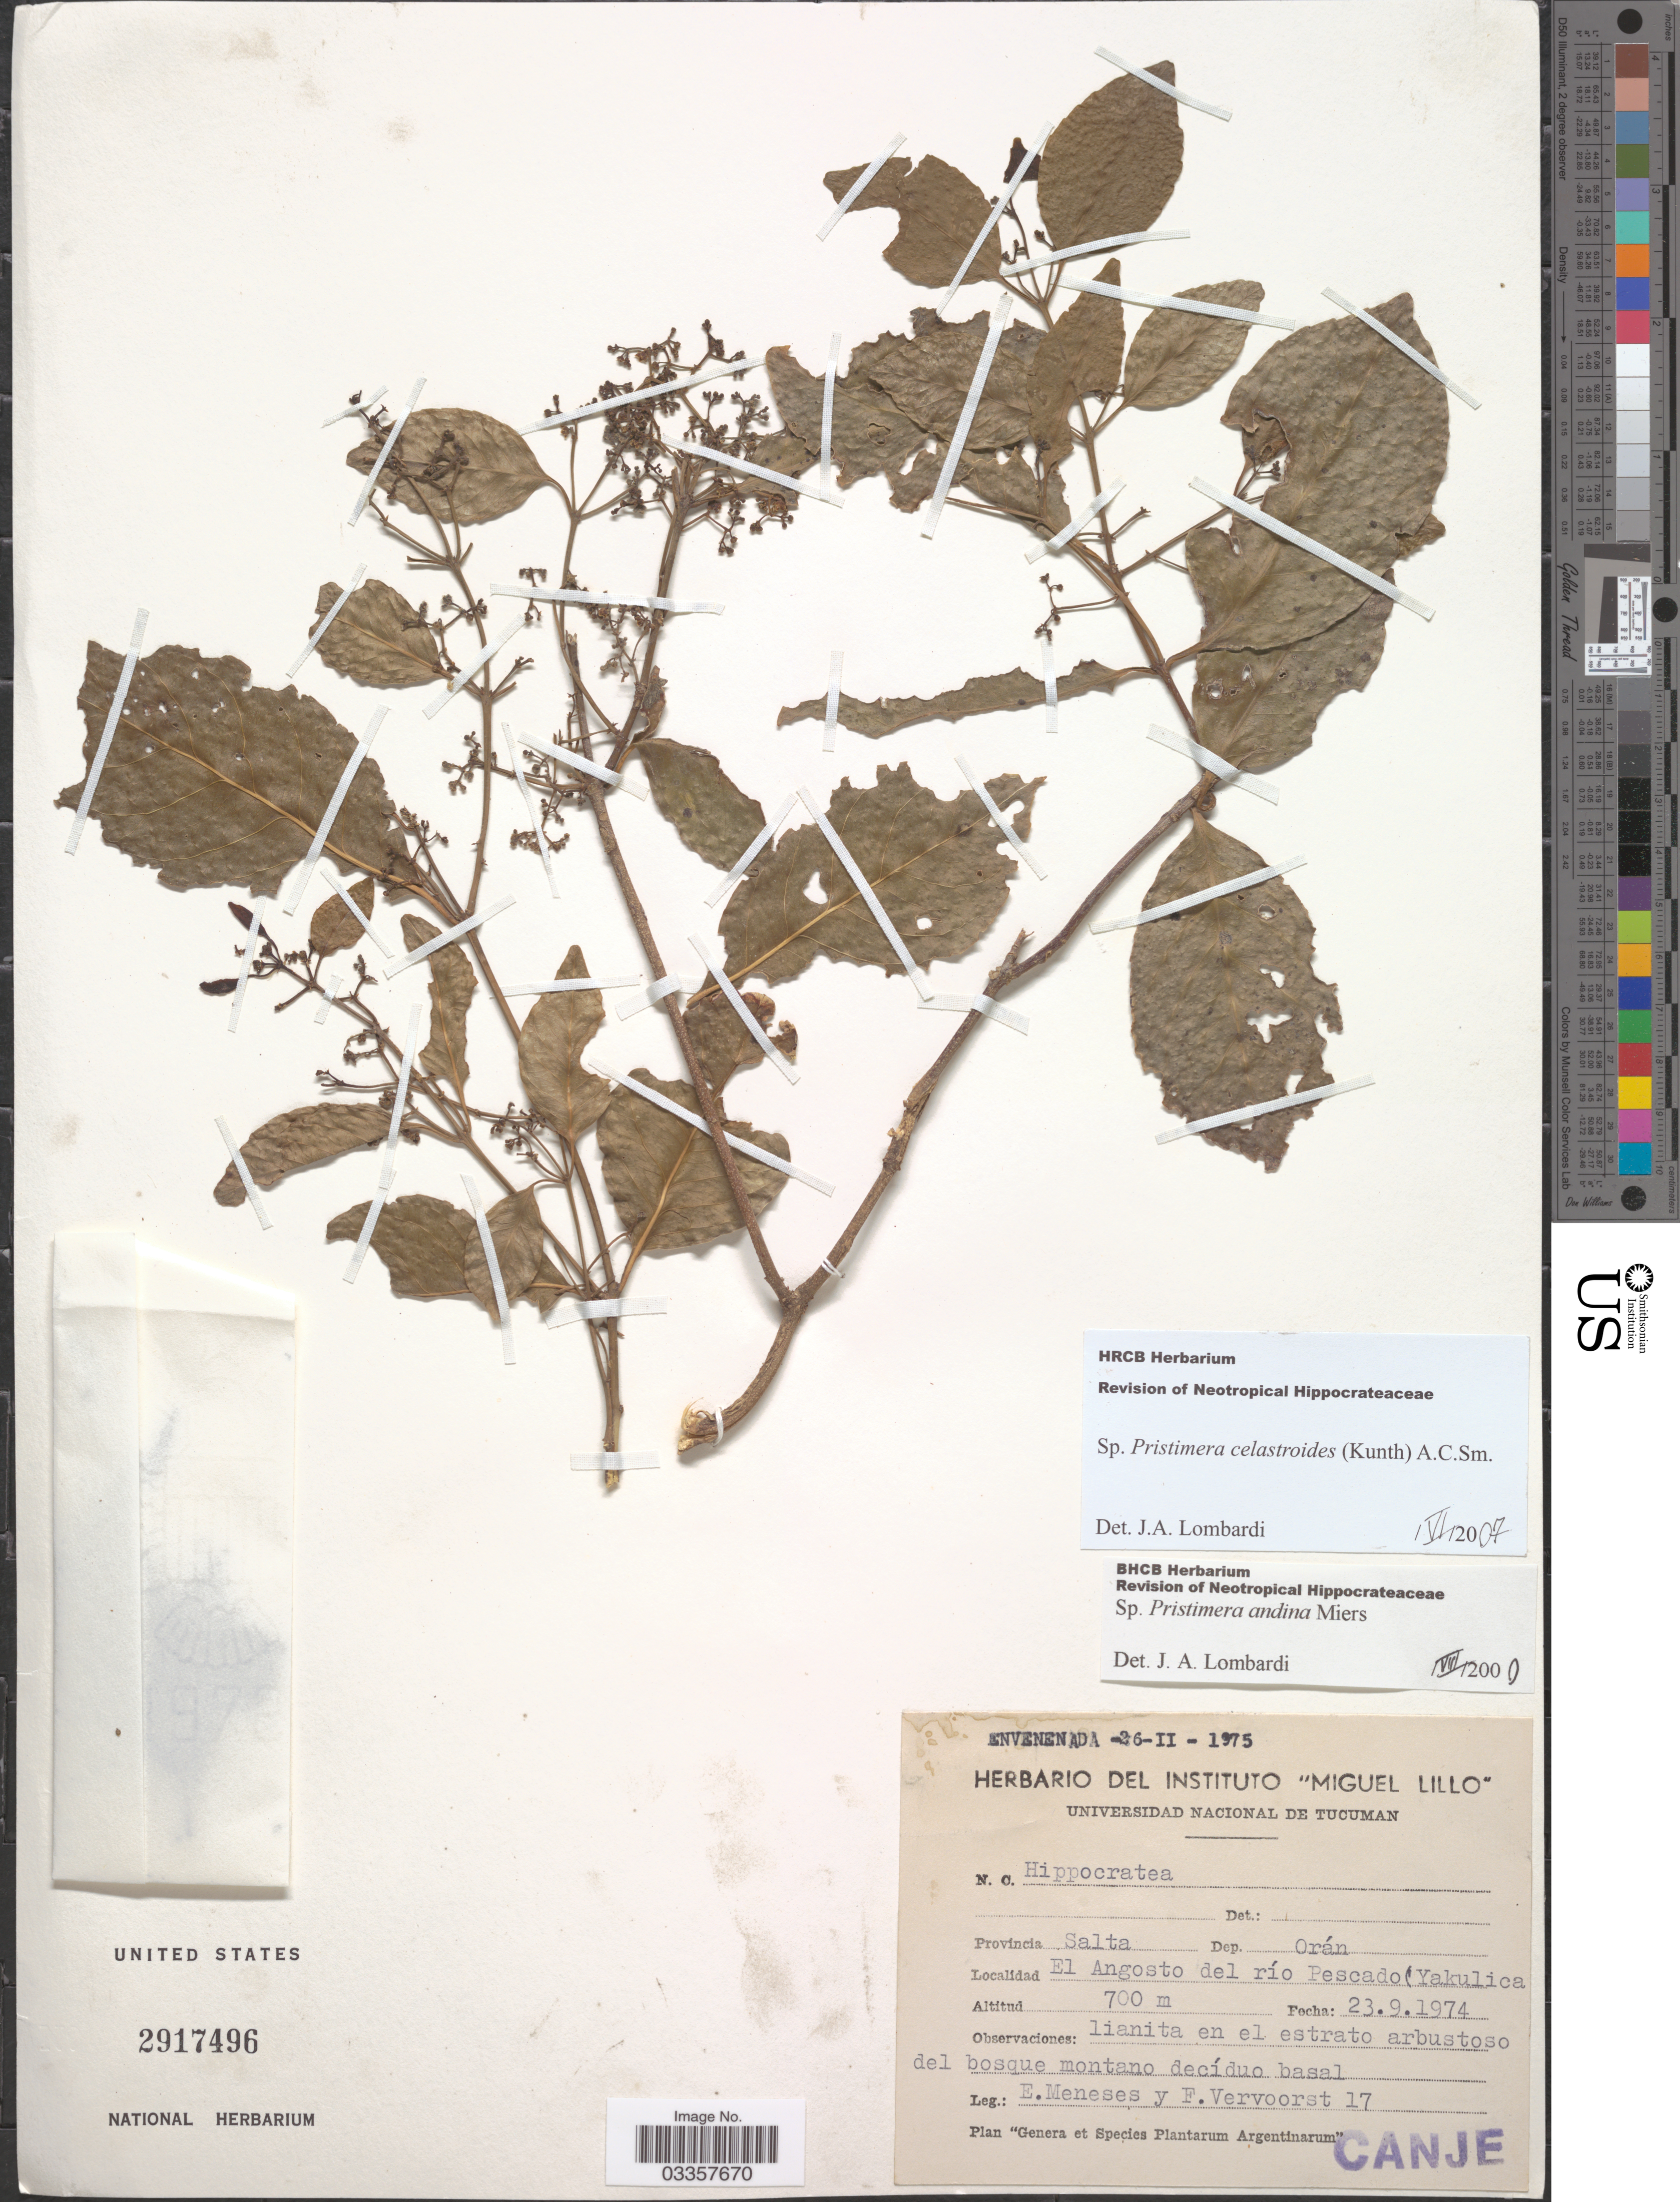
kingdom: Plantae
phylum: Tracheophyta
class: Magnoliopsida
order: Celastrales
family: Celastraceae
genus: Pristimera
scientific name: Pristimera celastroides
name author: (Kunth) A.C. Sm.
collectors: E. Meneses & F. Vervoorst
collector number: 17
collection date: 1974-09-23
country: Argentina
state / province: Salta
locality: Dep. Orán. El Angosto del río Pescado (Yakulica.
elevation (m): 700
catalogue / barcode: US 2917496